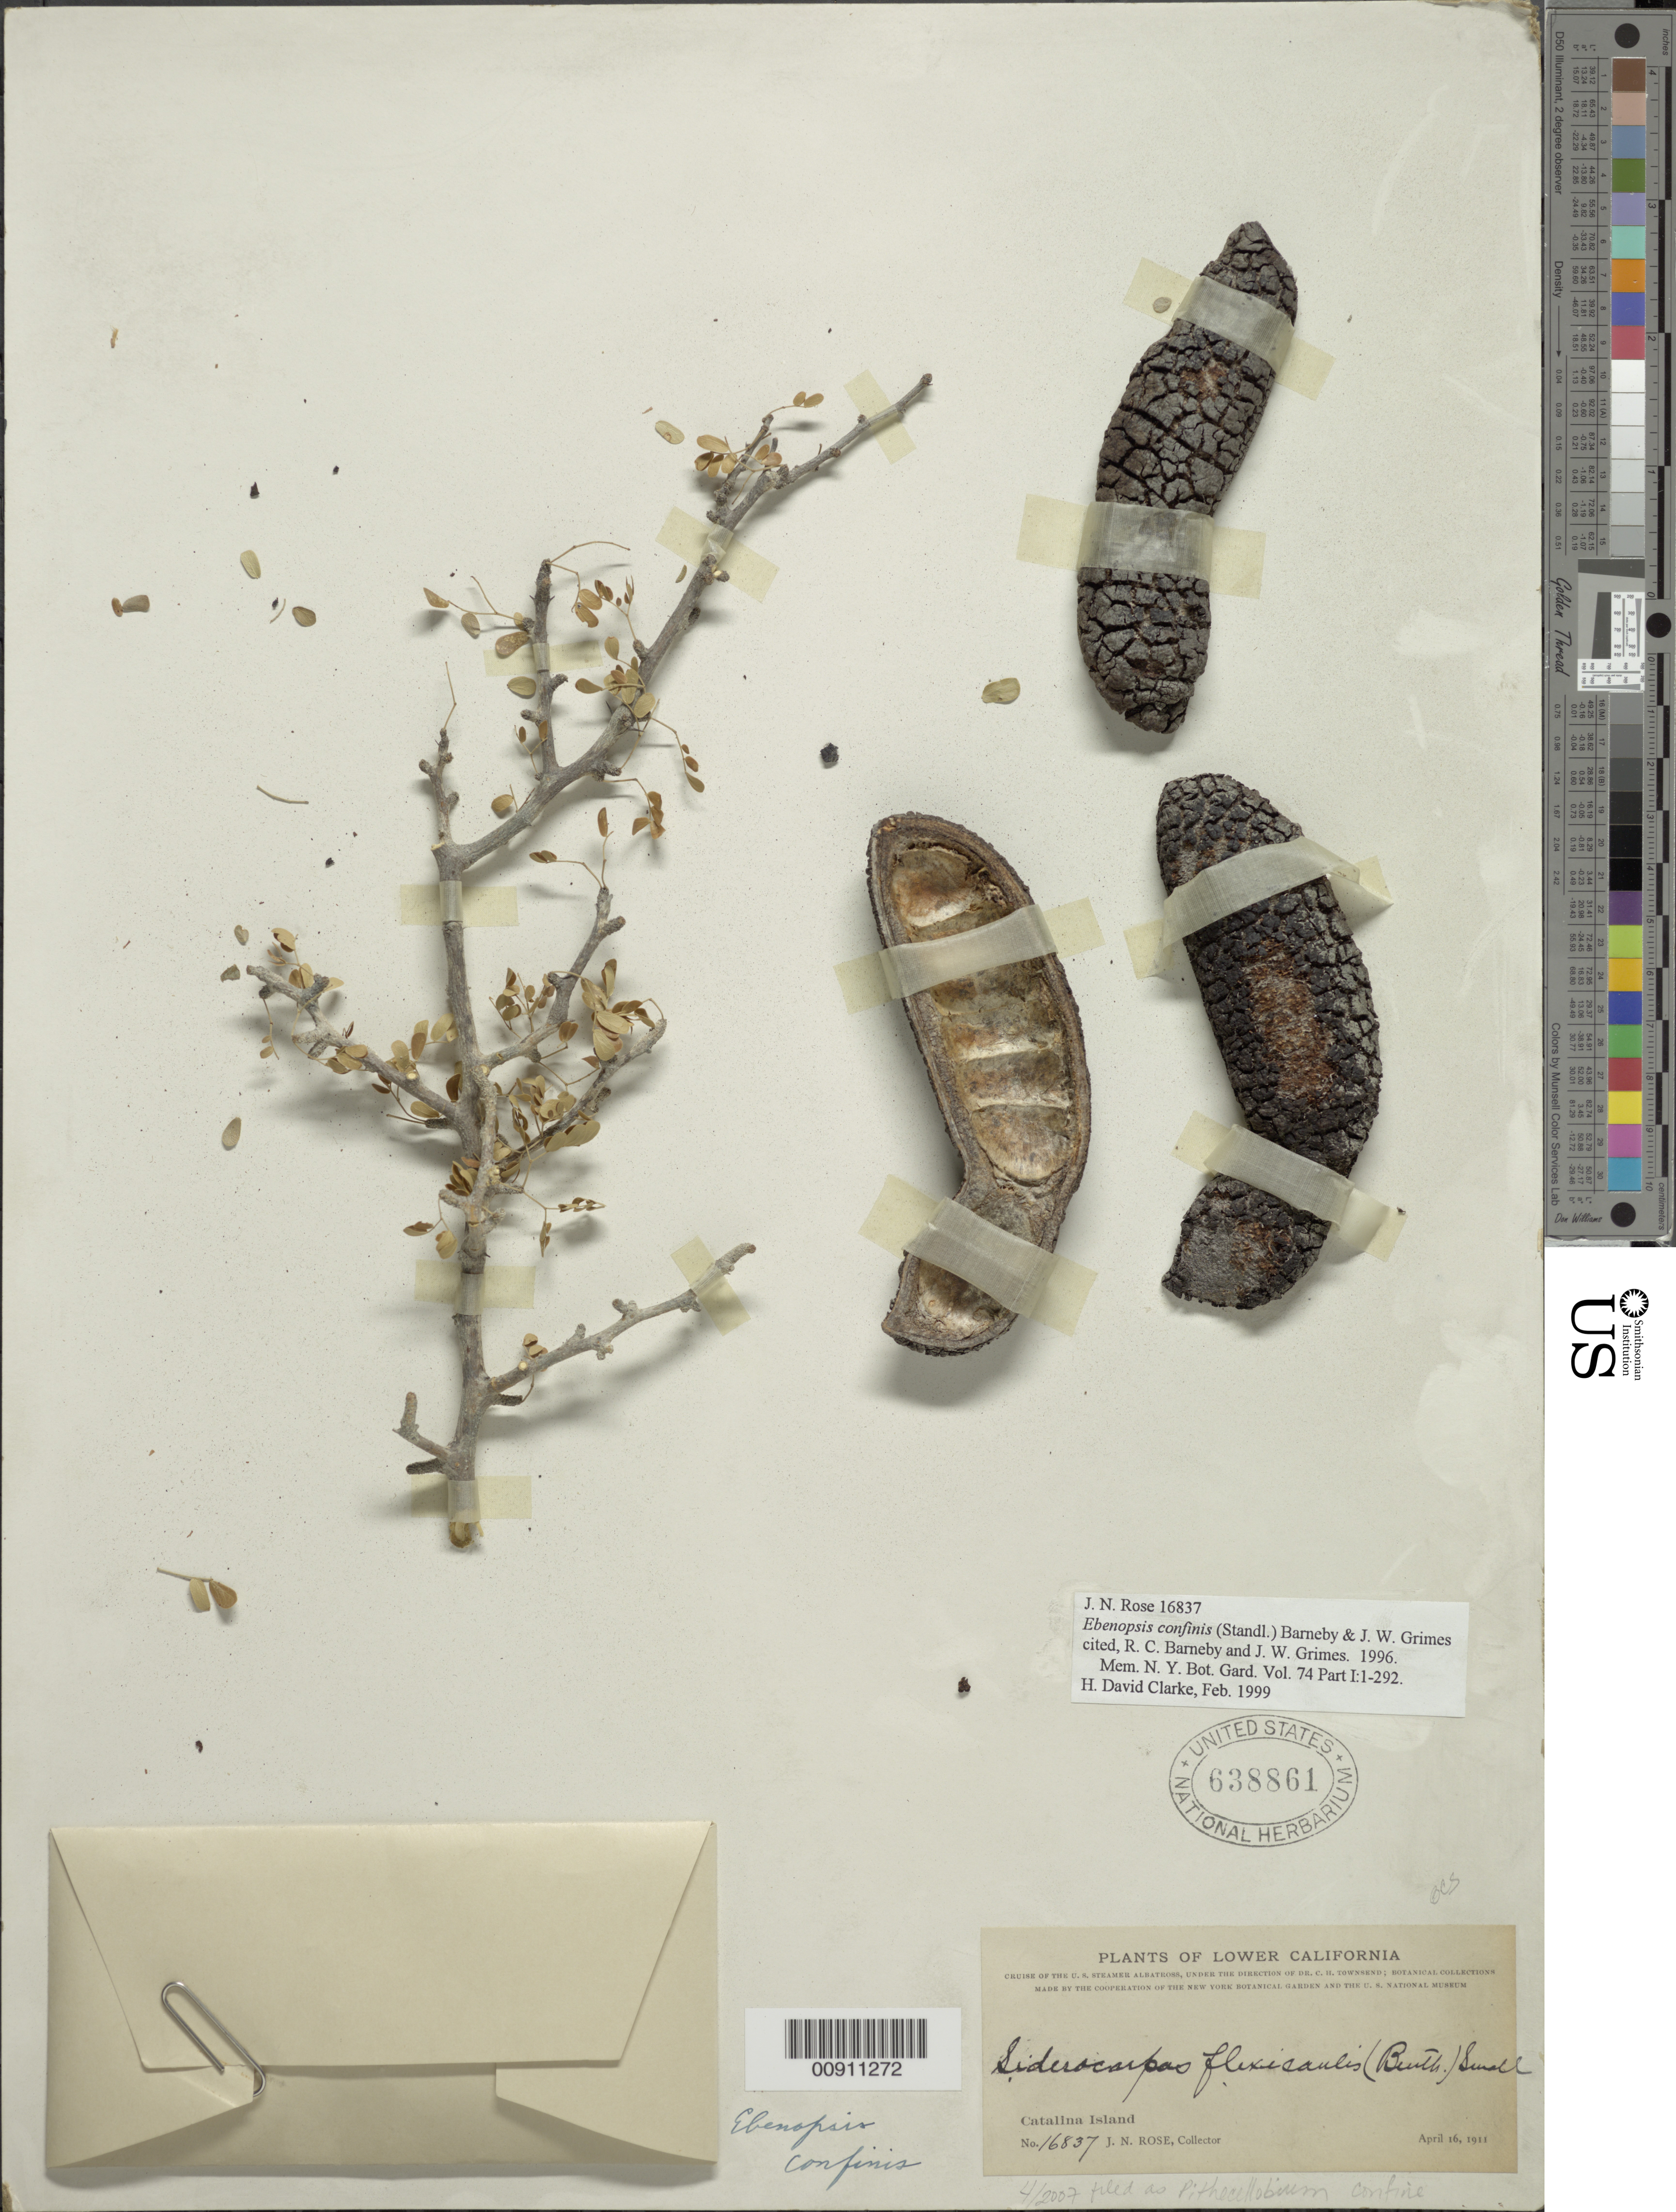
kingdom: Plantae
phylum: Tracheophyta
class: Magnoliopsida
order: Fabales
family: Fabaceae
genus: Ebenopsis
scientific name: Ebenopsis confinis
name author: (Standl.) Britton & Rose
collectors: J. N. Rose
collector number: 16837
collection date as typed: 16 Apr 1911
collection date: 1911-04-16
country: Mexico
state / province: Baja California Sur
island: Isla Catalina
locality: Catalina Island.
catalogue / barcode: US 638861